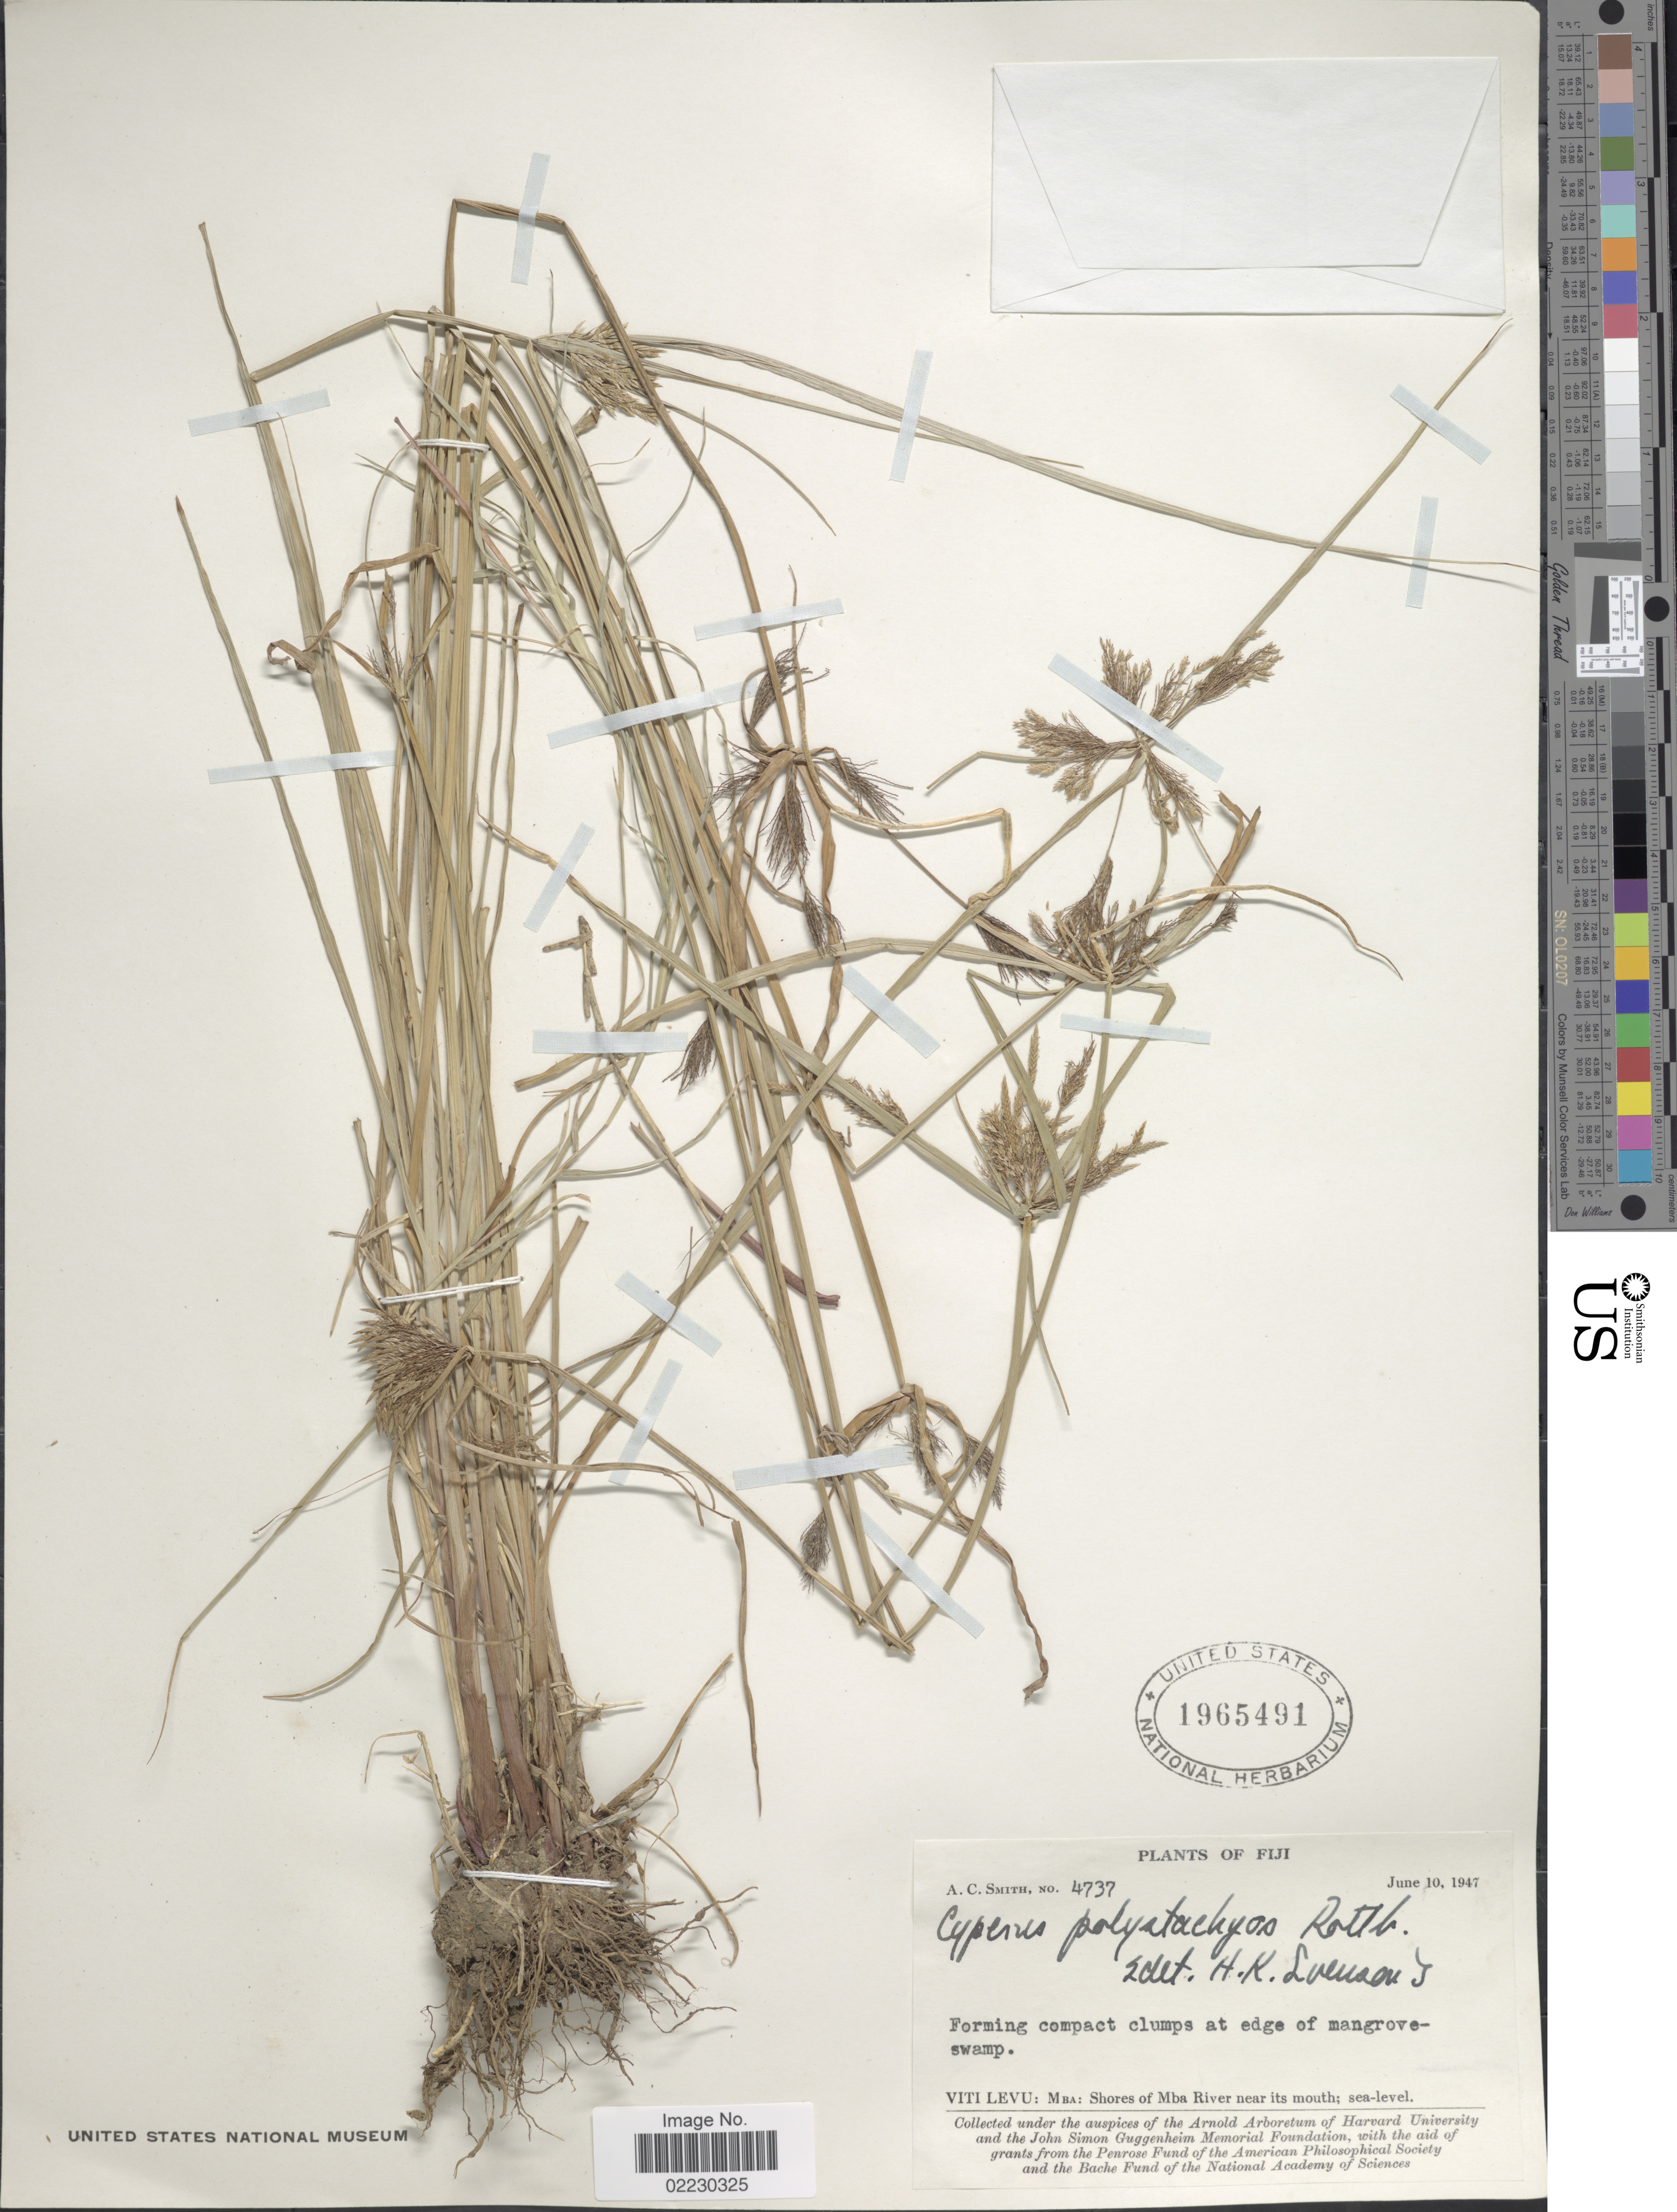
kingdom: Plantae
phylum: Tracheophyta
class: Liliopsida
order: Poales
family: Cyperaceae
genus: Cyperus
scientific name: Cyperus polystachyos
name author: Rottb.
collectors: A. C. Smith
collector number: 4737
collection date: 1947-06-10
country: Fiji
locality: Edge of mangrove swamp, Viti Levu: MBA: Shores of Mba River near its mouth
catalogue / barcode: US 1965491